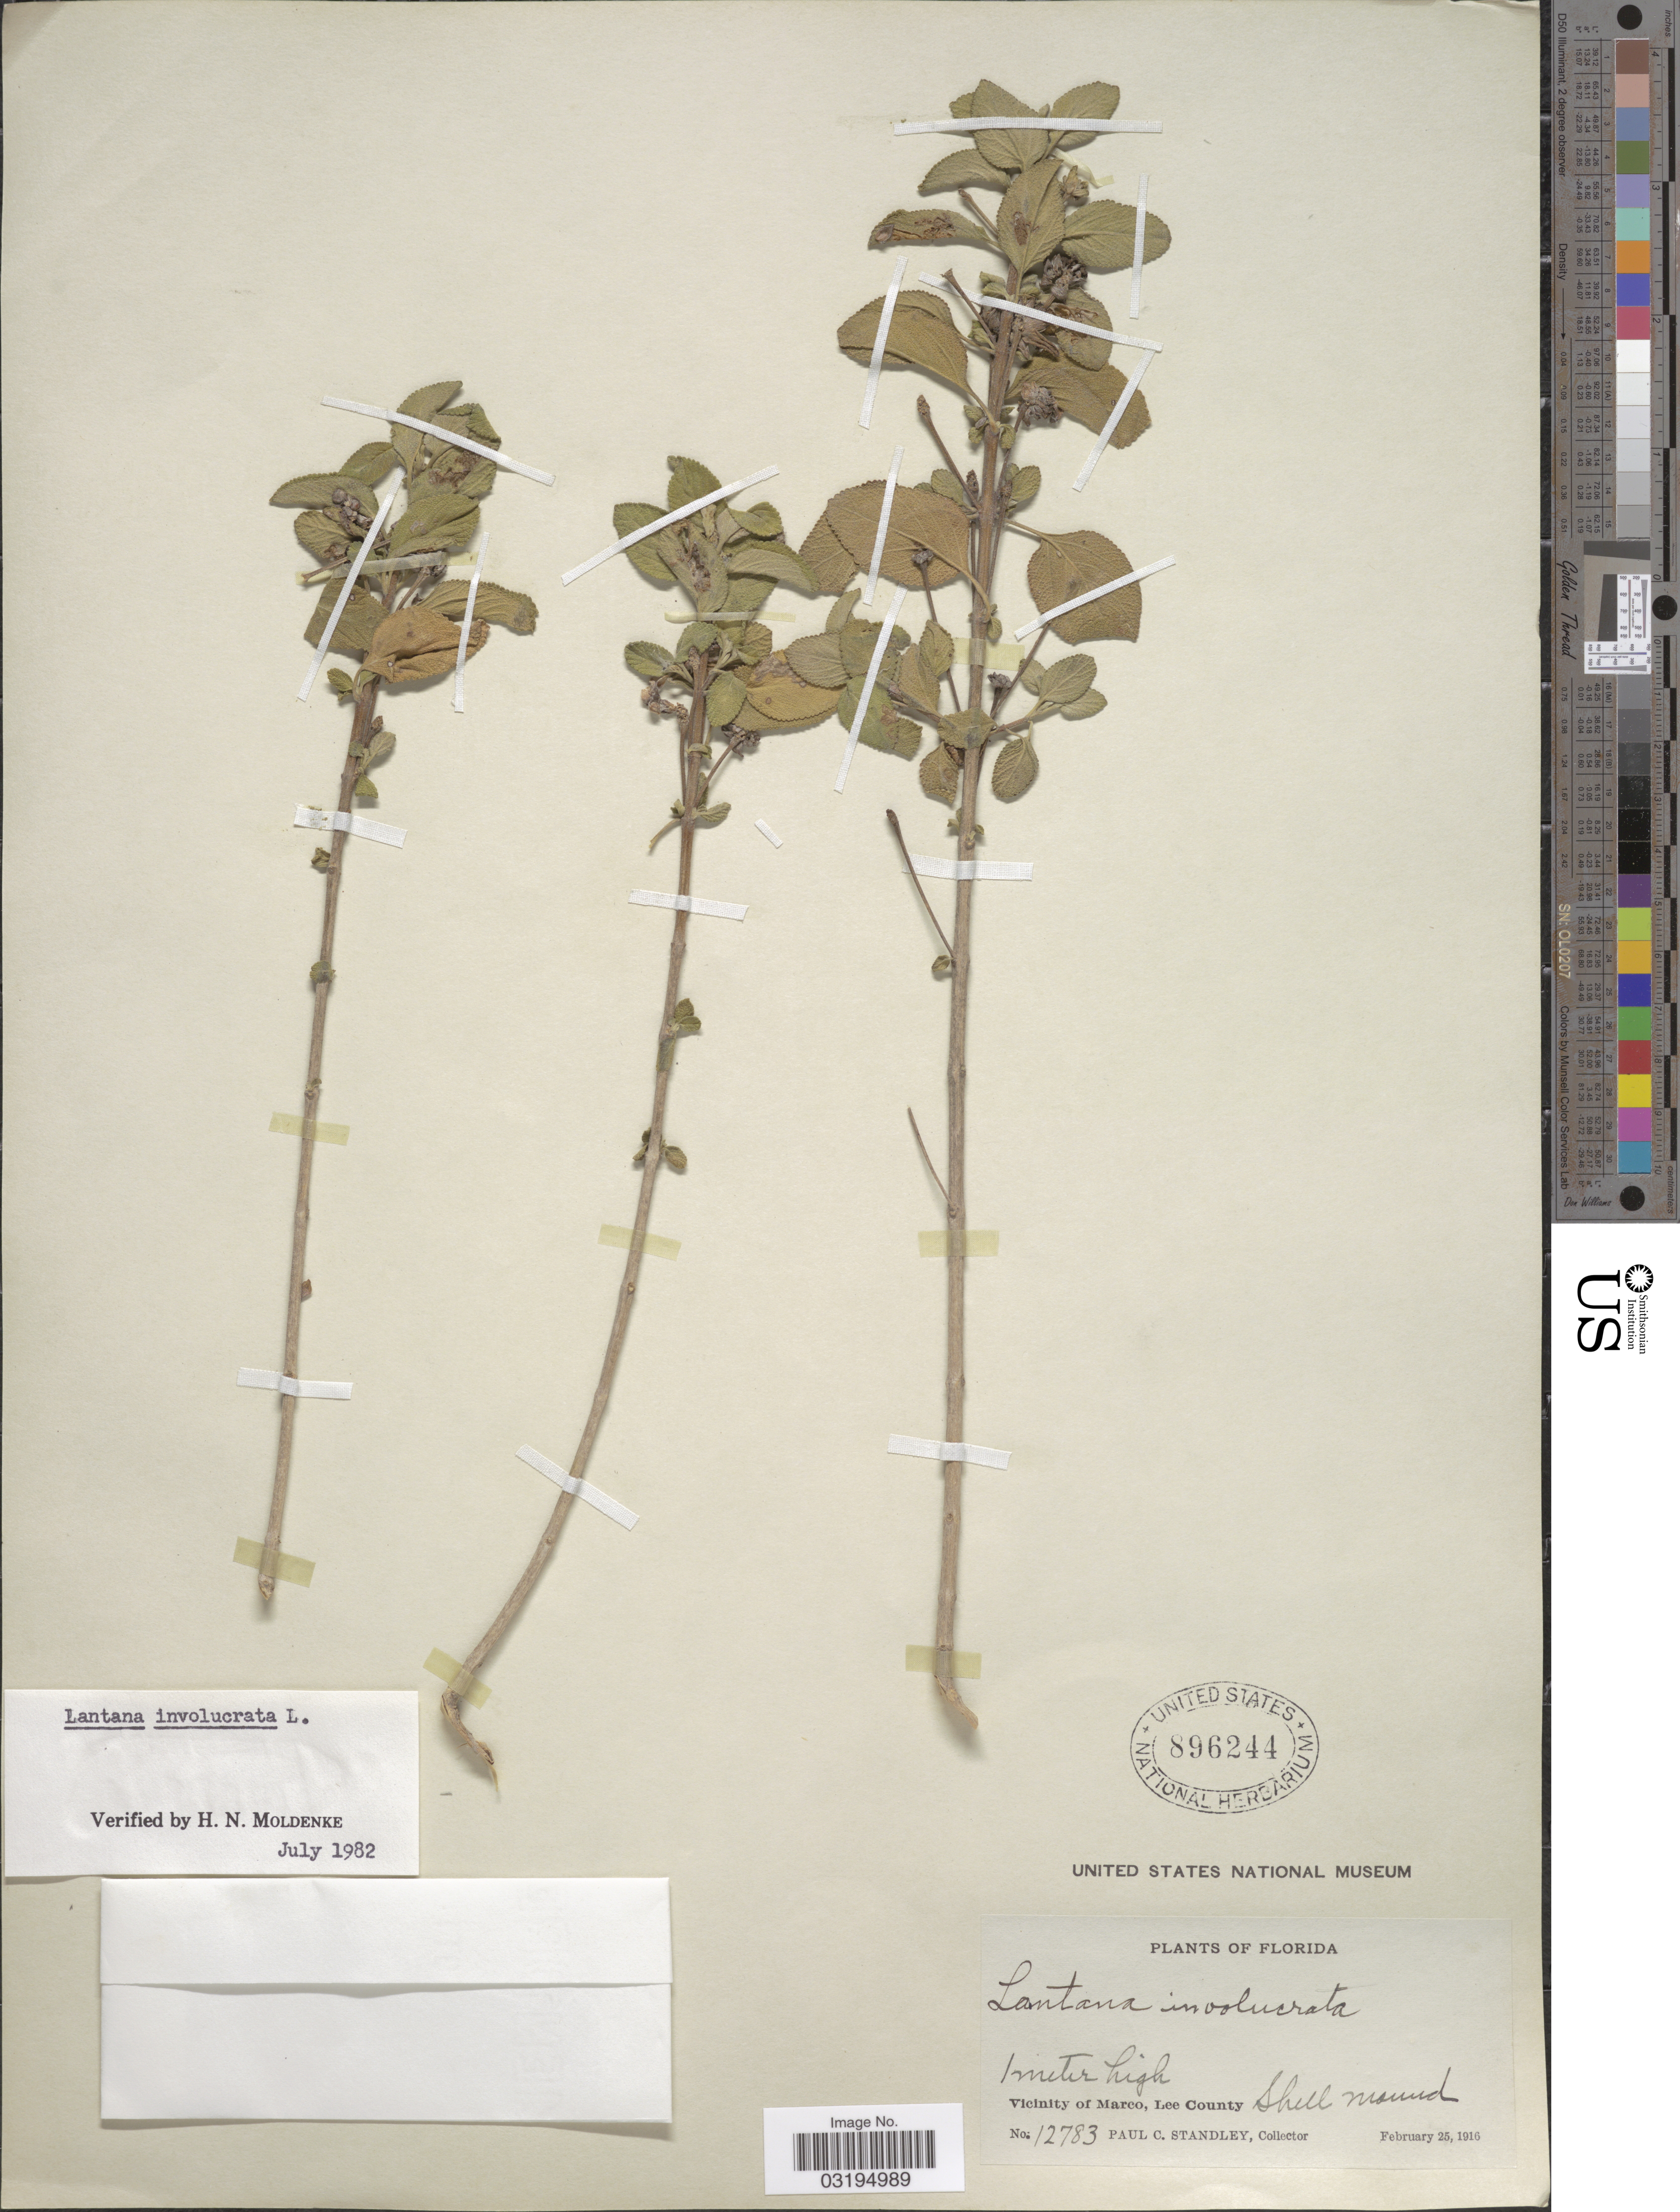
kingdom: Plantae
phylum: Tracheophyta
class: Magnoliopsida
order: Lamiales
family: Verbenaceae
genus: Lantana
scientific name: Lantana involucrata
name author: L.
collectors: P. C. Standley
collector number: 12783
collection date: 1916-02-25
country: United States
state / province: Florida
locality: Vicinity of Marco, Lee County, Shell mound.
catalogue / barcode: US 896244